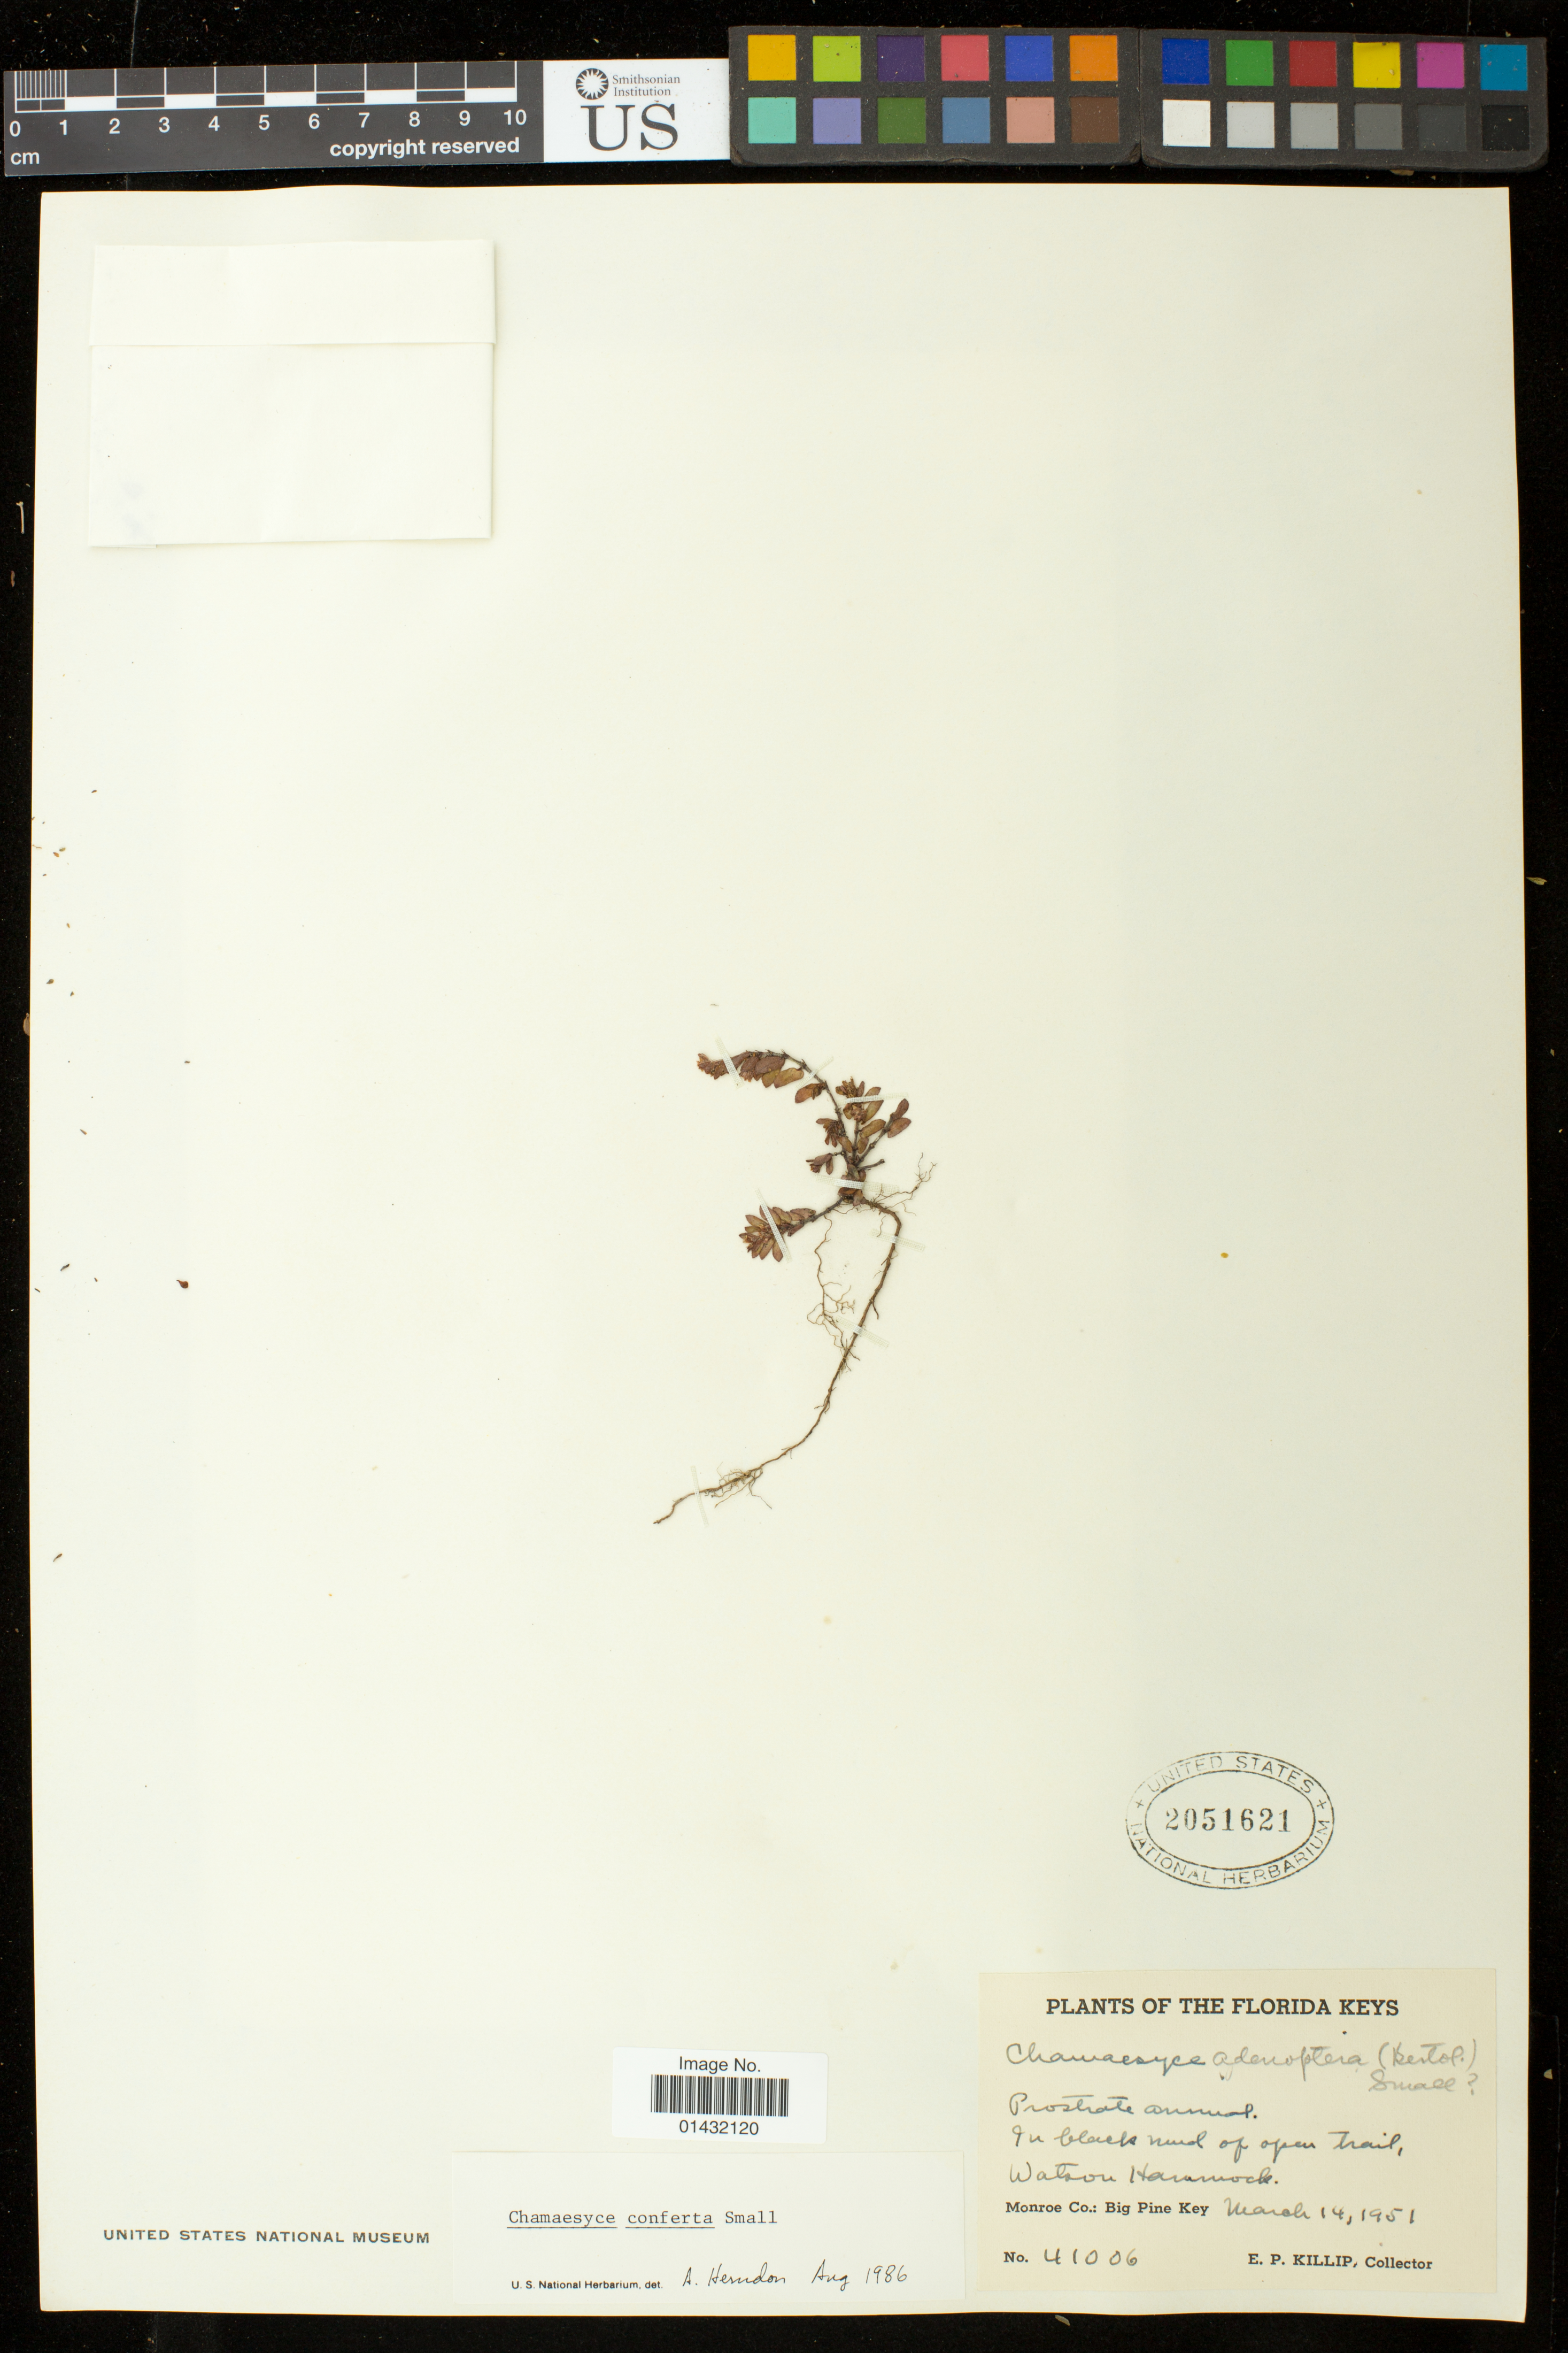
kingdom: Plantae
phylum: Tracheophyta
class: Magnoliopsida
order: Malpighiales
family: Euphorbiaceae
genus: Euphorbia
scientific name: Euphorbia conferta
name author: (Small) Oudejans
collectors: E. P. Killip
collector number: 41006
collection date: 1951-03-14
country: United States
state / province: Florida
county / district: Monroe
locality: Big Pine Key; Watson Hammock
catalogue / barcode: US 2051621